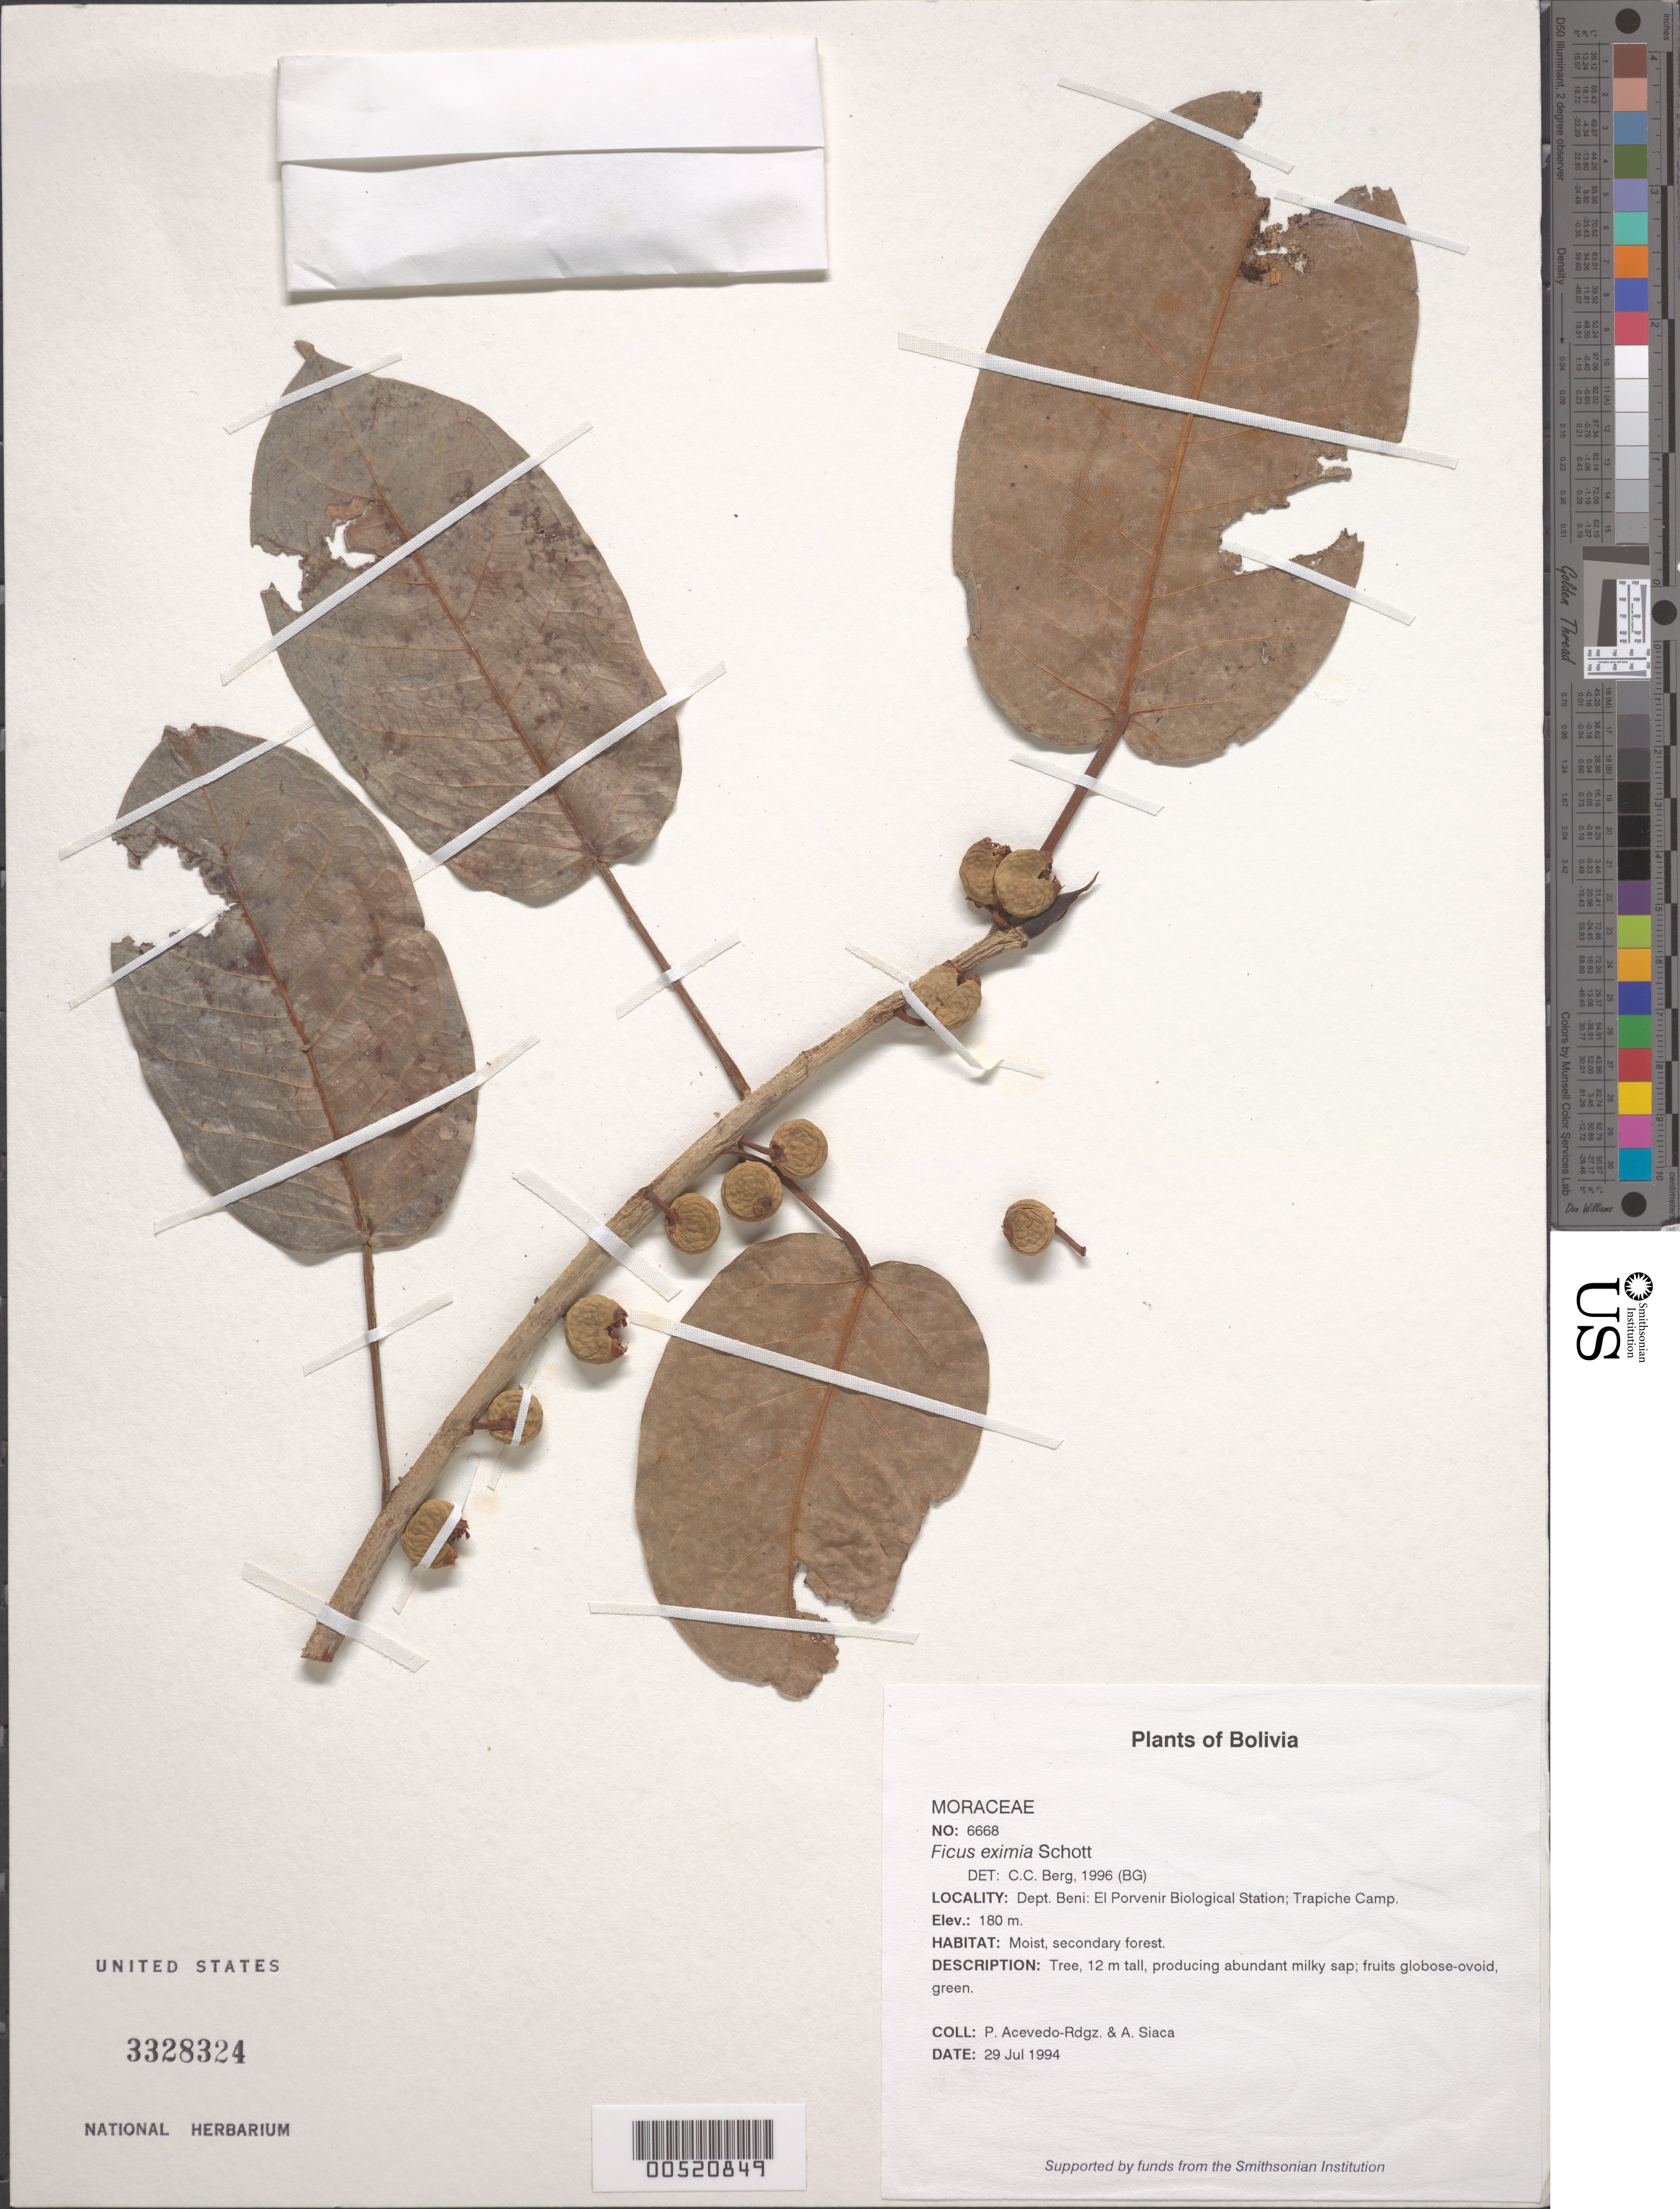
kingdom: Plantae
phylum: Tracheophyta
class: Magnoliopsida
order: Rosales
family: Moraceae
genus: Ficus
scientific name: Ficus eximia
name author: Schott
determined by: Berg, C. C.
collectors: P. Acevedo-Rodr. & A. Siaca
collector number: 6668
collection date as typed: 29 Jul 1994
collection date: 1994-07-29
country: Bolivia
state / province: Beni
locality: Depart. Beni, El Porvenir Biological Station. Trapiche Camp.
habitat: Moist, secondary forest.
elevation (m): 180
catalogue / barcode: US 3328324